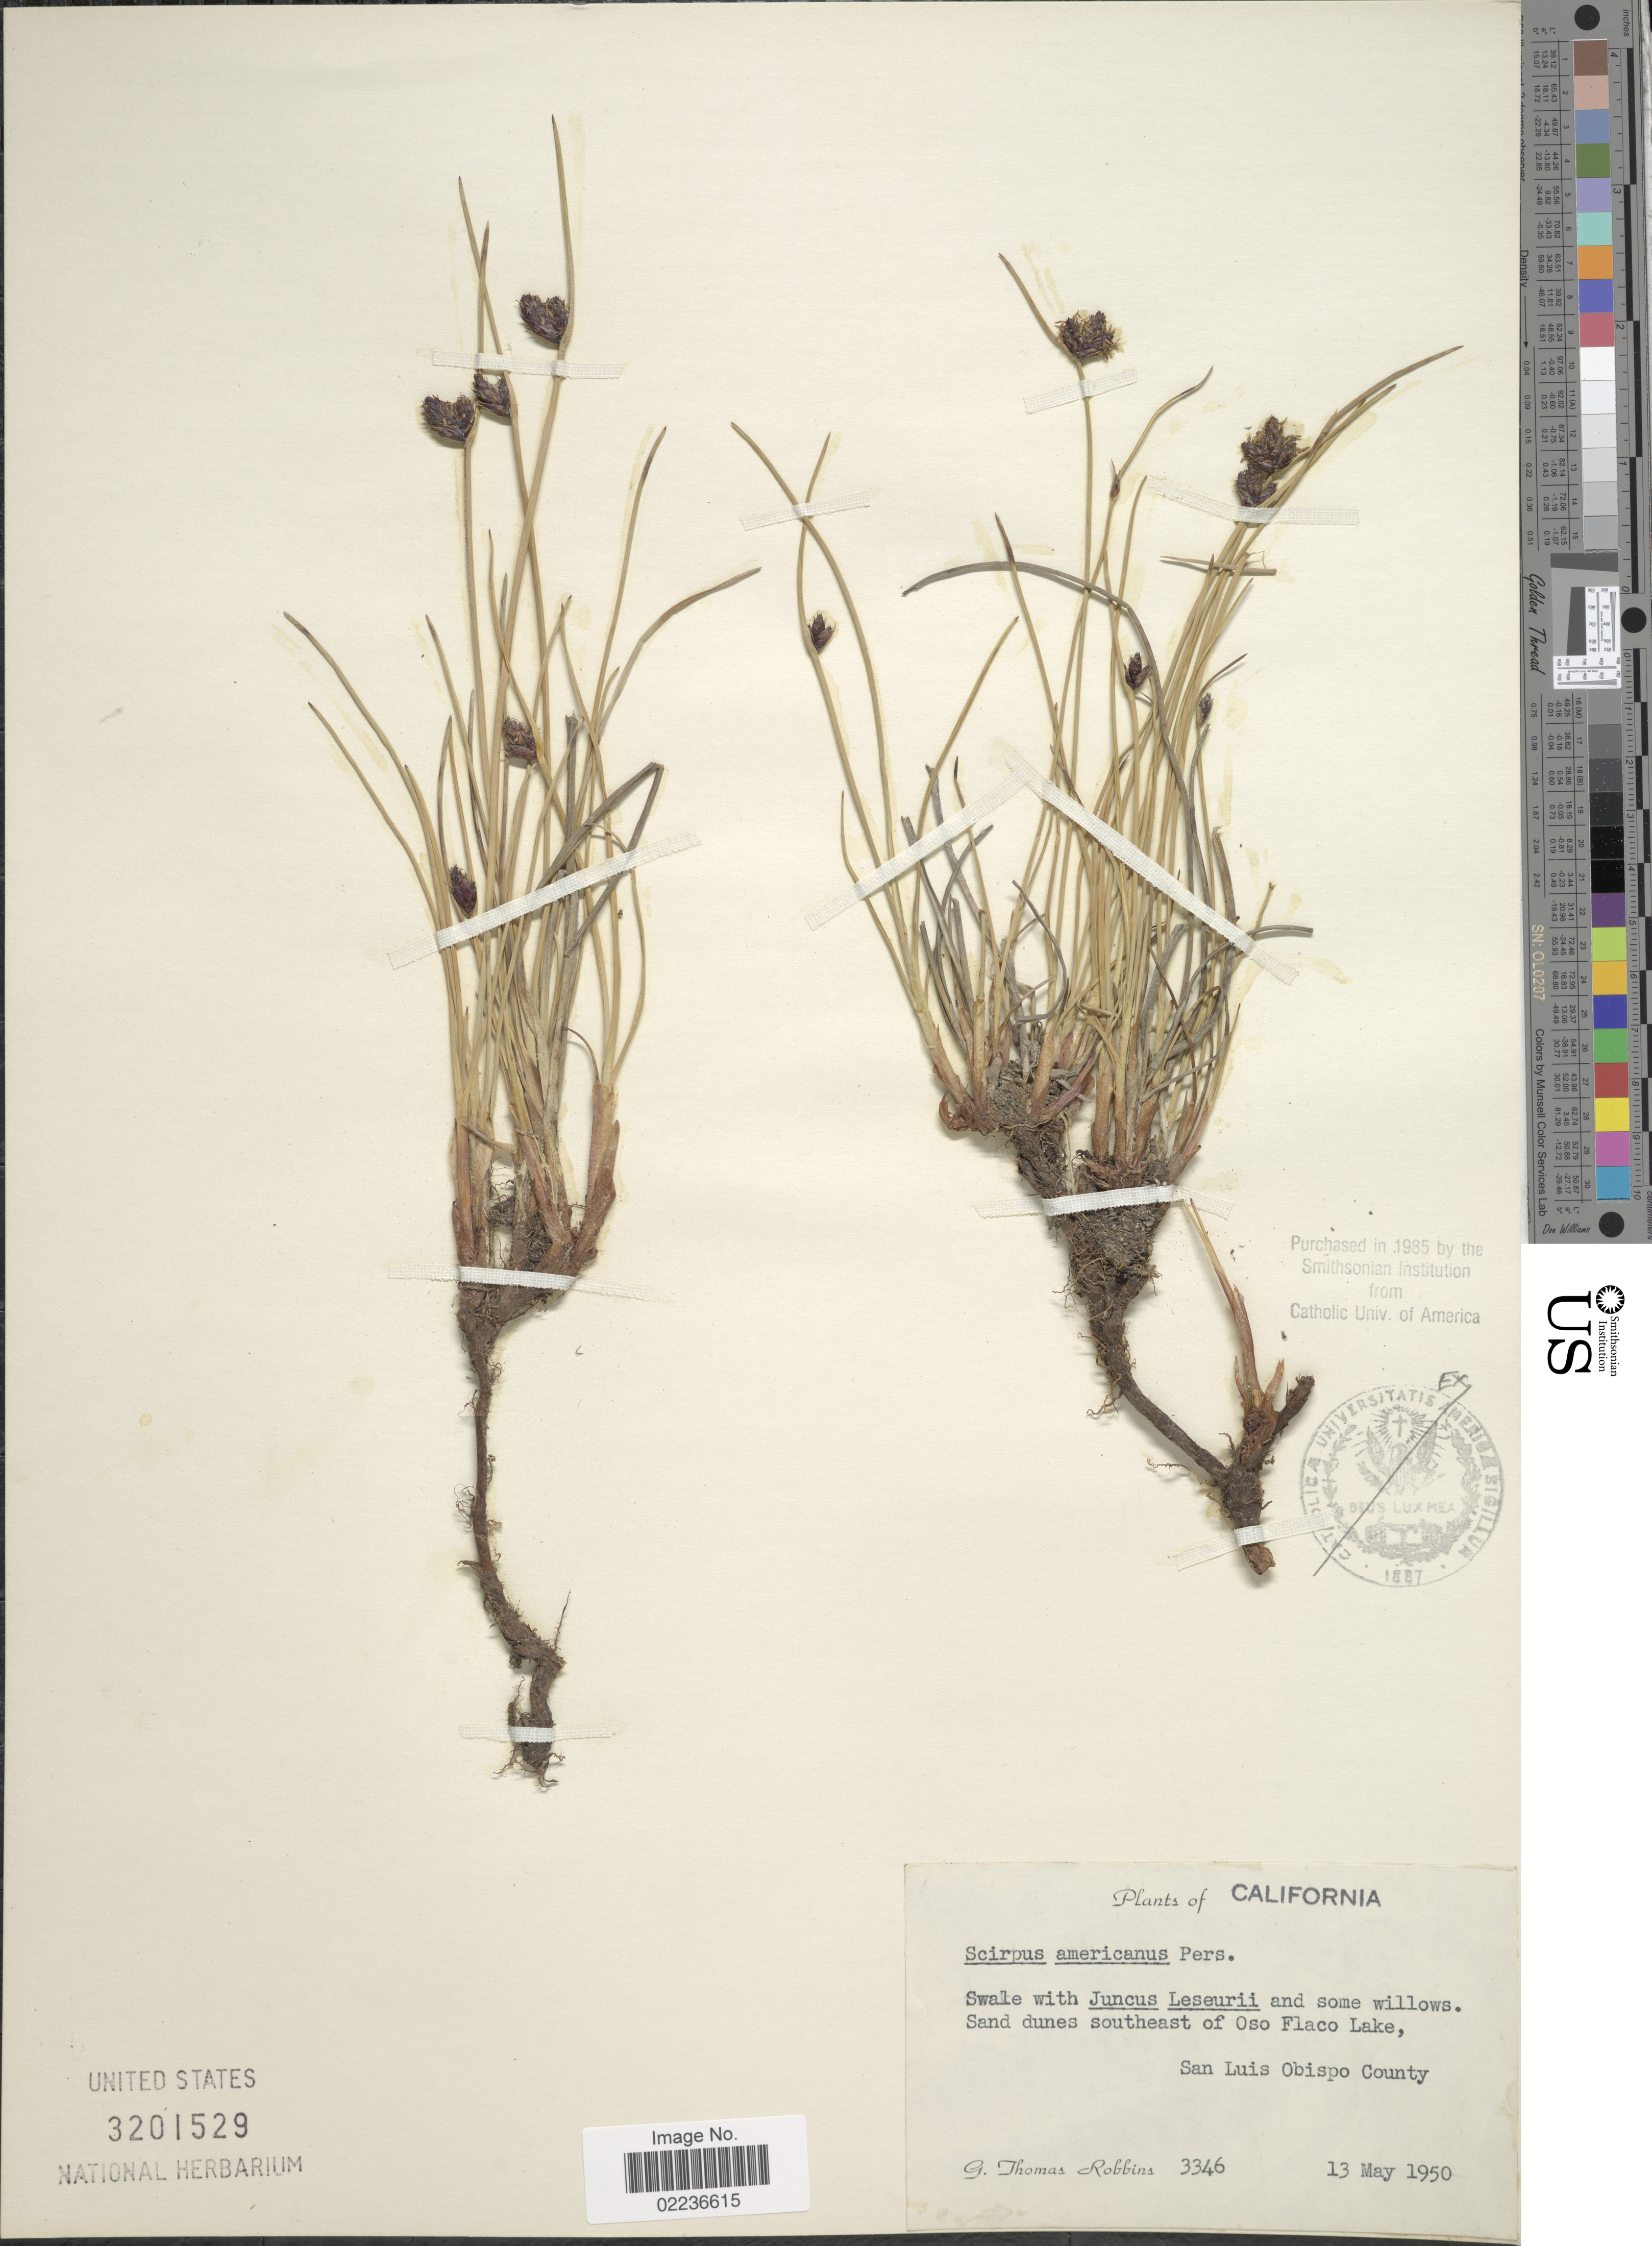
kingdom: Plantae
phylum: Tracheophyta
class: Liliopsida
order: Poales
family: Cyperaceae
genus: Schoenoplectus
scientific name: Schoenoplectus pungens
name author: (Vahl) Palla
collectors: G. T. Robbins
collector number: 3346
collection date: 1950-05-13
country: United States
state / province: California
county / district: San Luis Obispo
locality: Sand dunes southeast of Oso Flaco Lake, San Louis Obispo County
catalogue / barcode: US 3201529